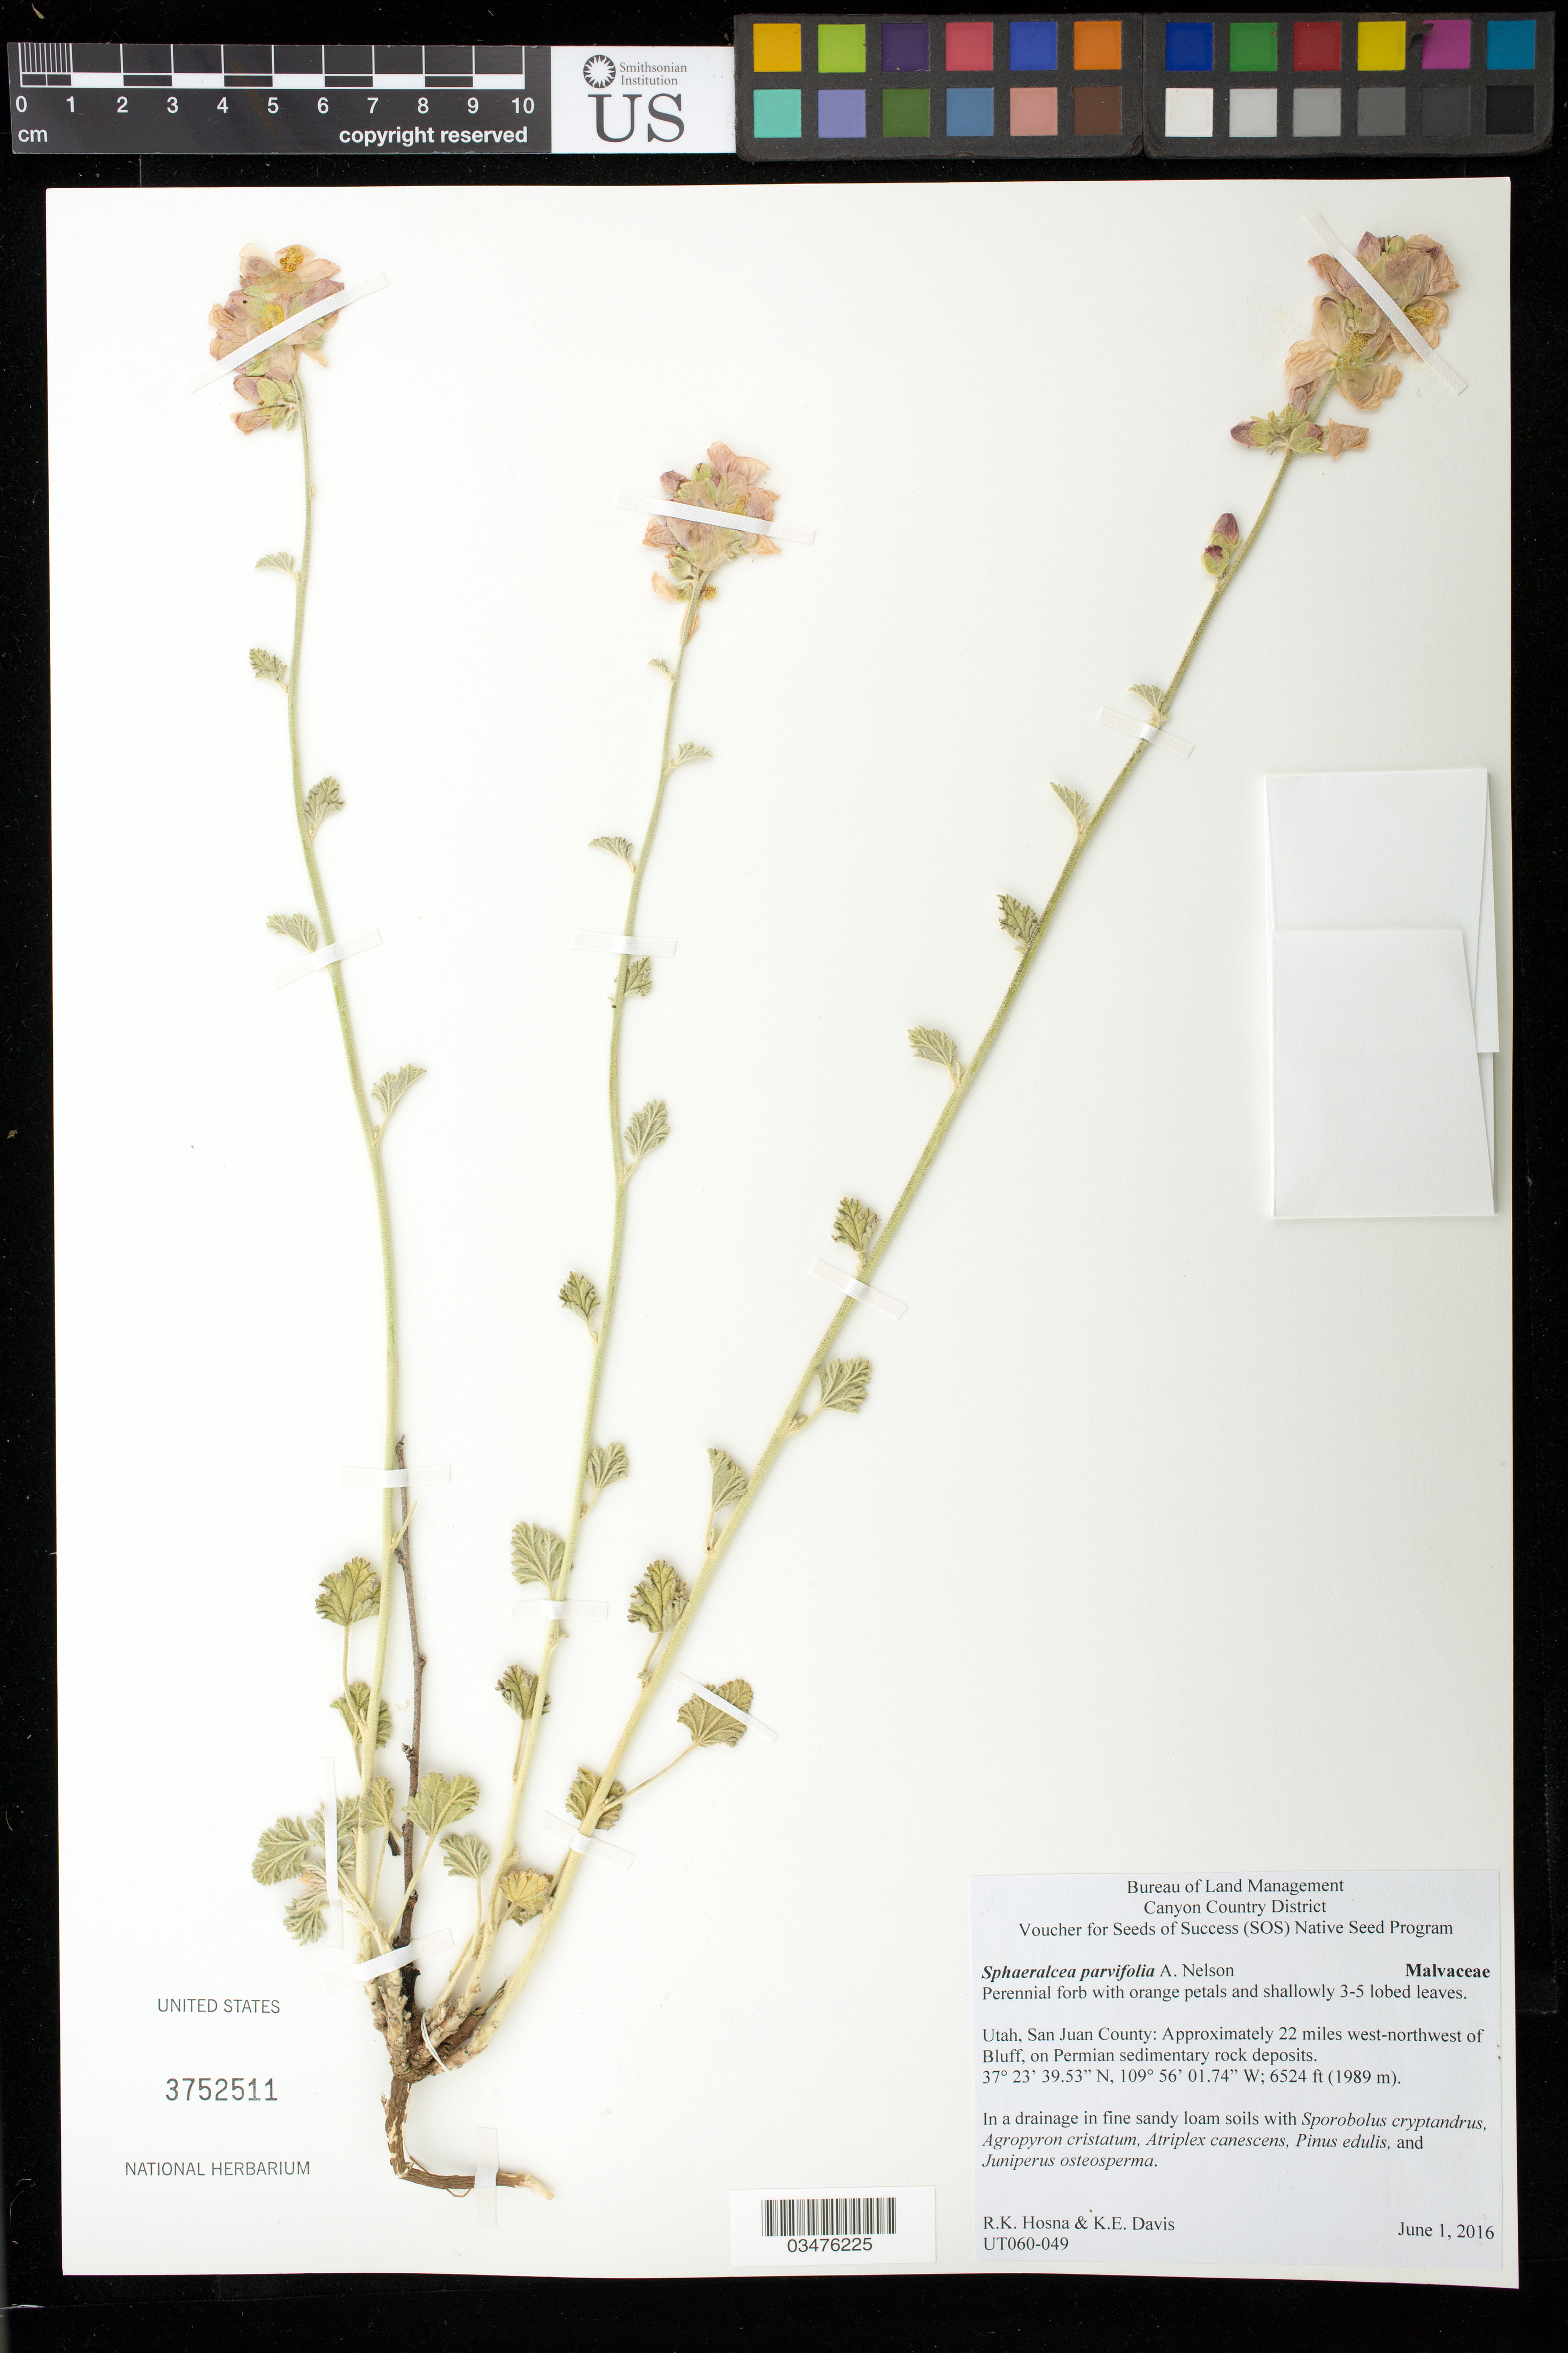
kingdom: Plantae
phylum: Tracheophyta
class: Magnoliopsida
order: Malvales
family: Malvaceae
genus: Sphaeralcea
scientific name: Sphaeralcea parvifolia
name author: A. Nelson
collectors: R. Hosna & K. Davis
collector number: UT060-049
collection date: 2016-06-01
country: United States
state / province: Utah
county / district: San Juan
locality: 22 mi. WNW of Bluff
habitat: Drainage in fine sandy loam soils. Permian sedimentary rock deposits.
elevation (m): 1989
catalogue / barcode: US 3752511